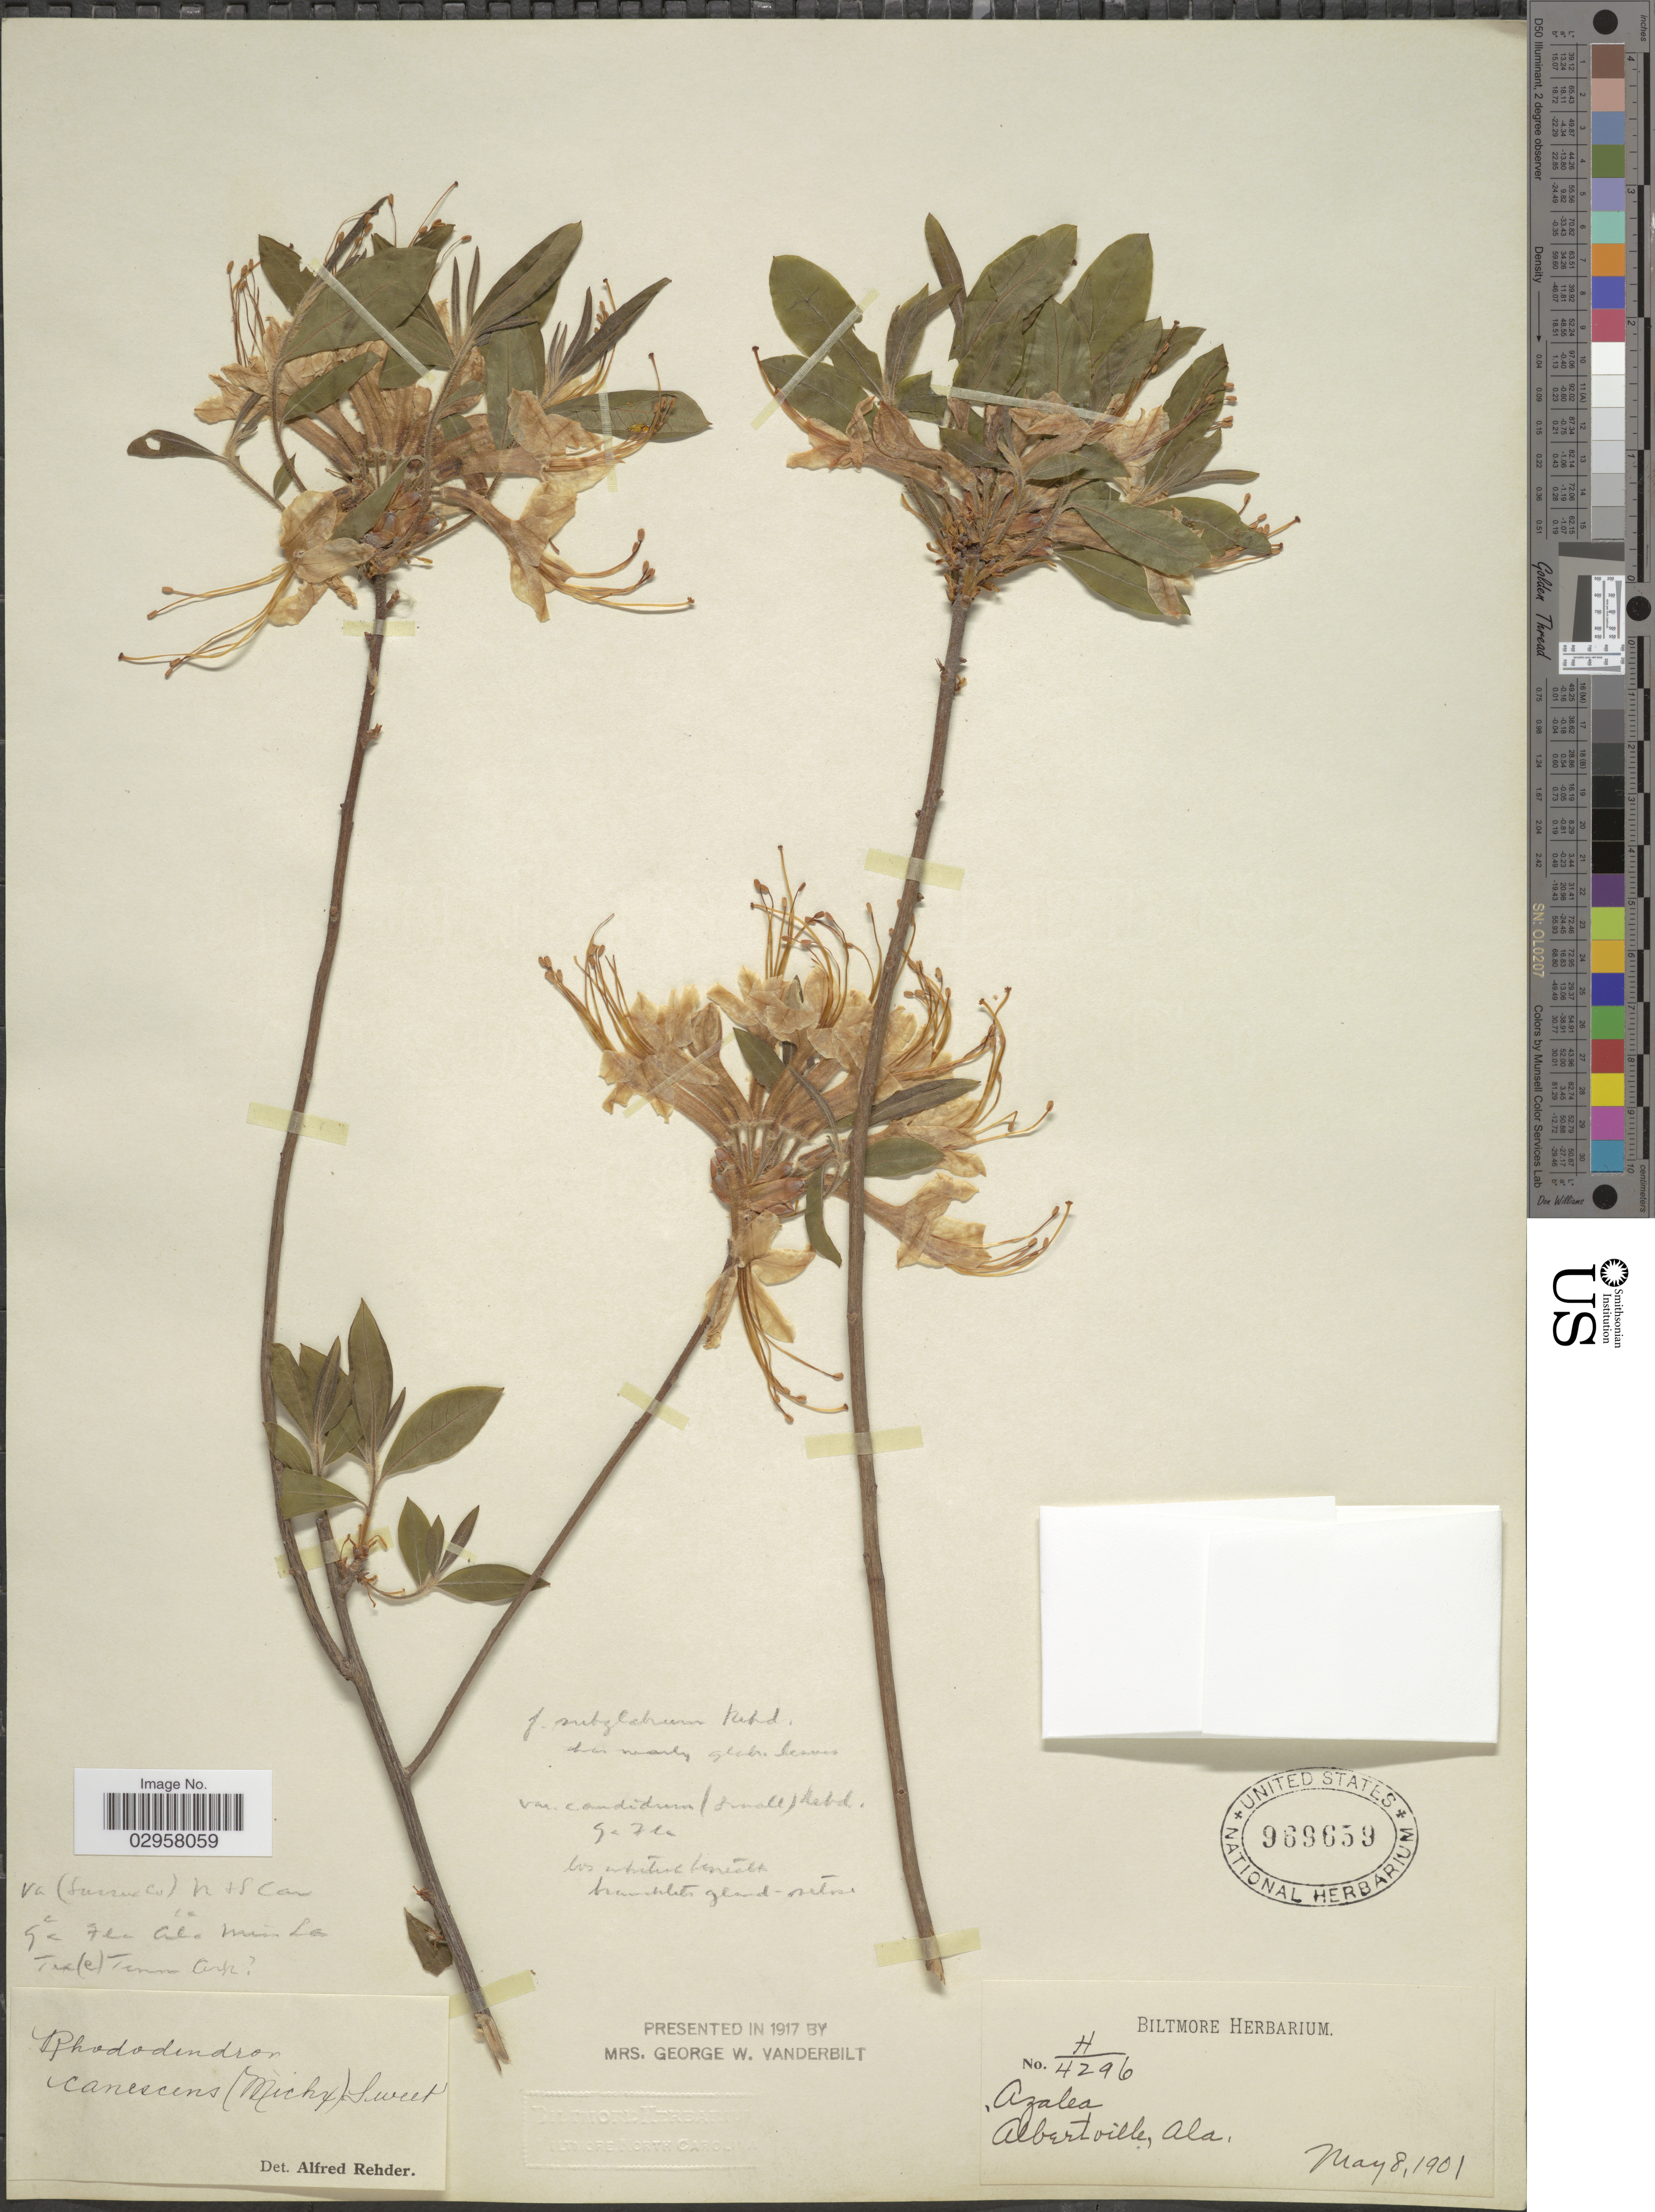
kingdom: Plantae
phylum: Tracheophyta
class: Magnoliopsida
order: Ericales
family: Ericaceae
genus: Rhododendron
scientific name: Rhododendron canescens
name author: (Michx.) Sweet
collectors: ex herb. Biltmore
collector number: H/4296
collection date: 1901-05-08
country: United States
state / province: Alabama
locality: Albertville.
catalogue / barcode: US 969659